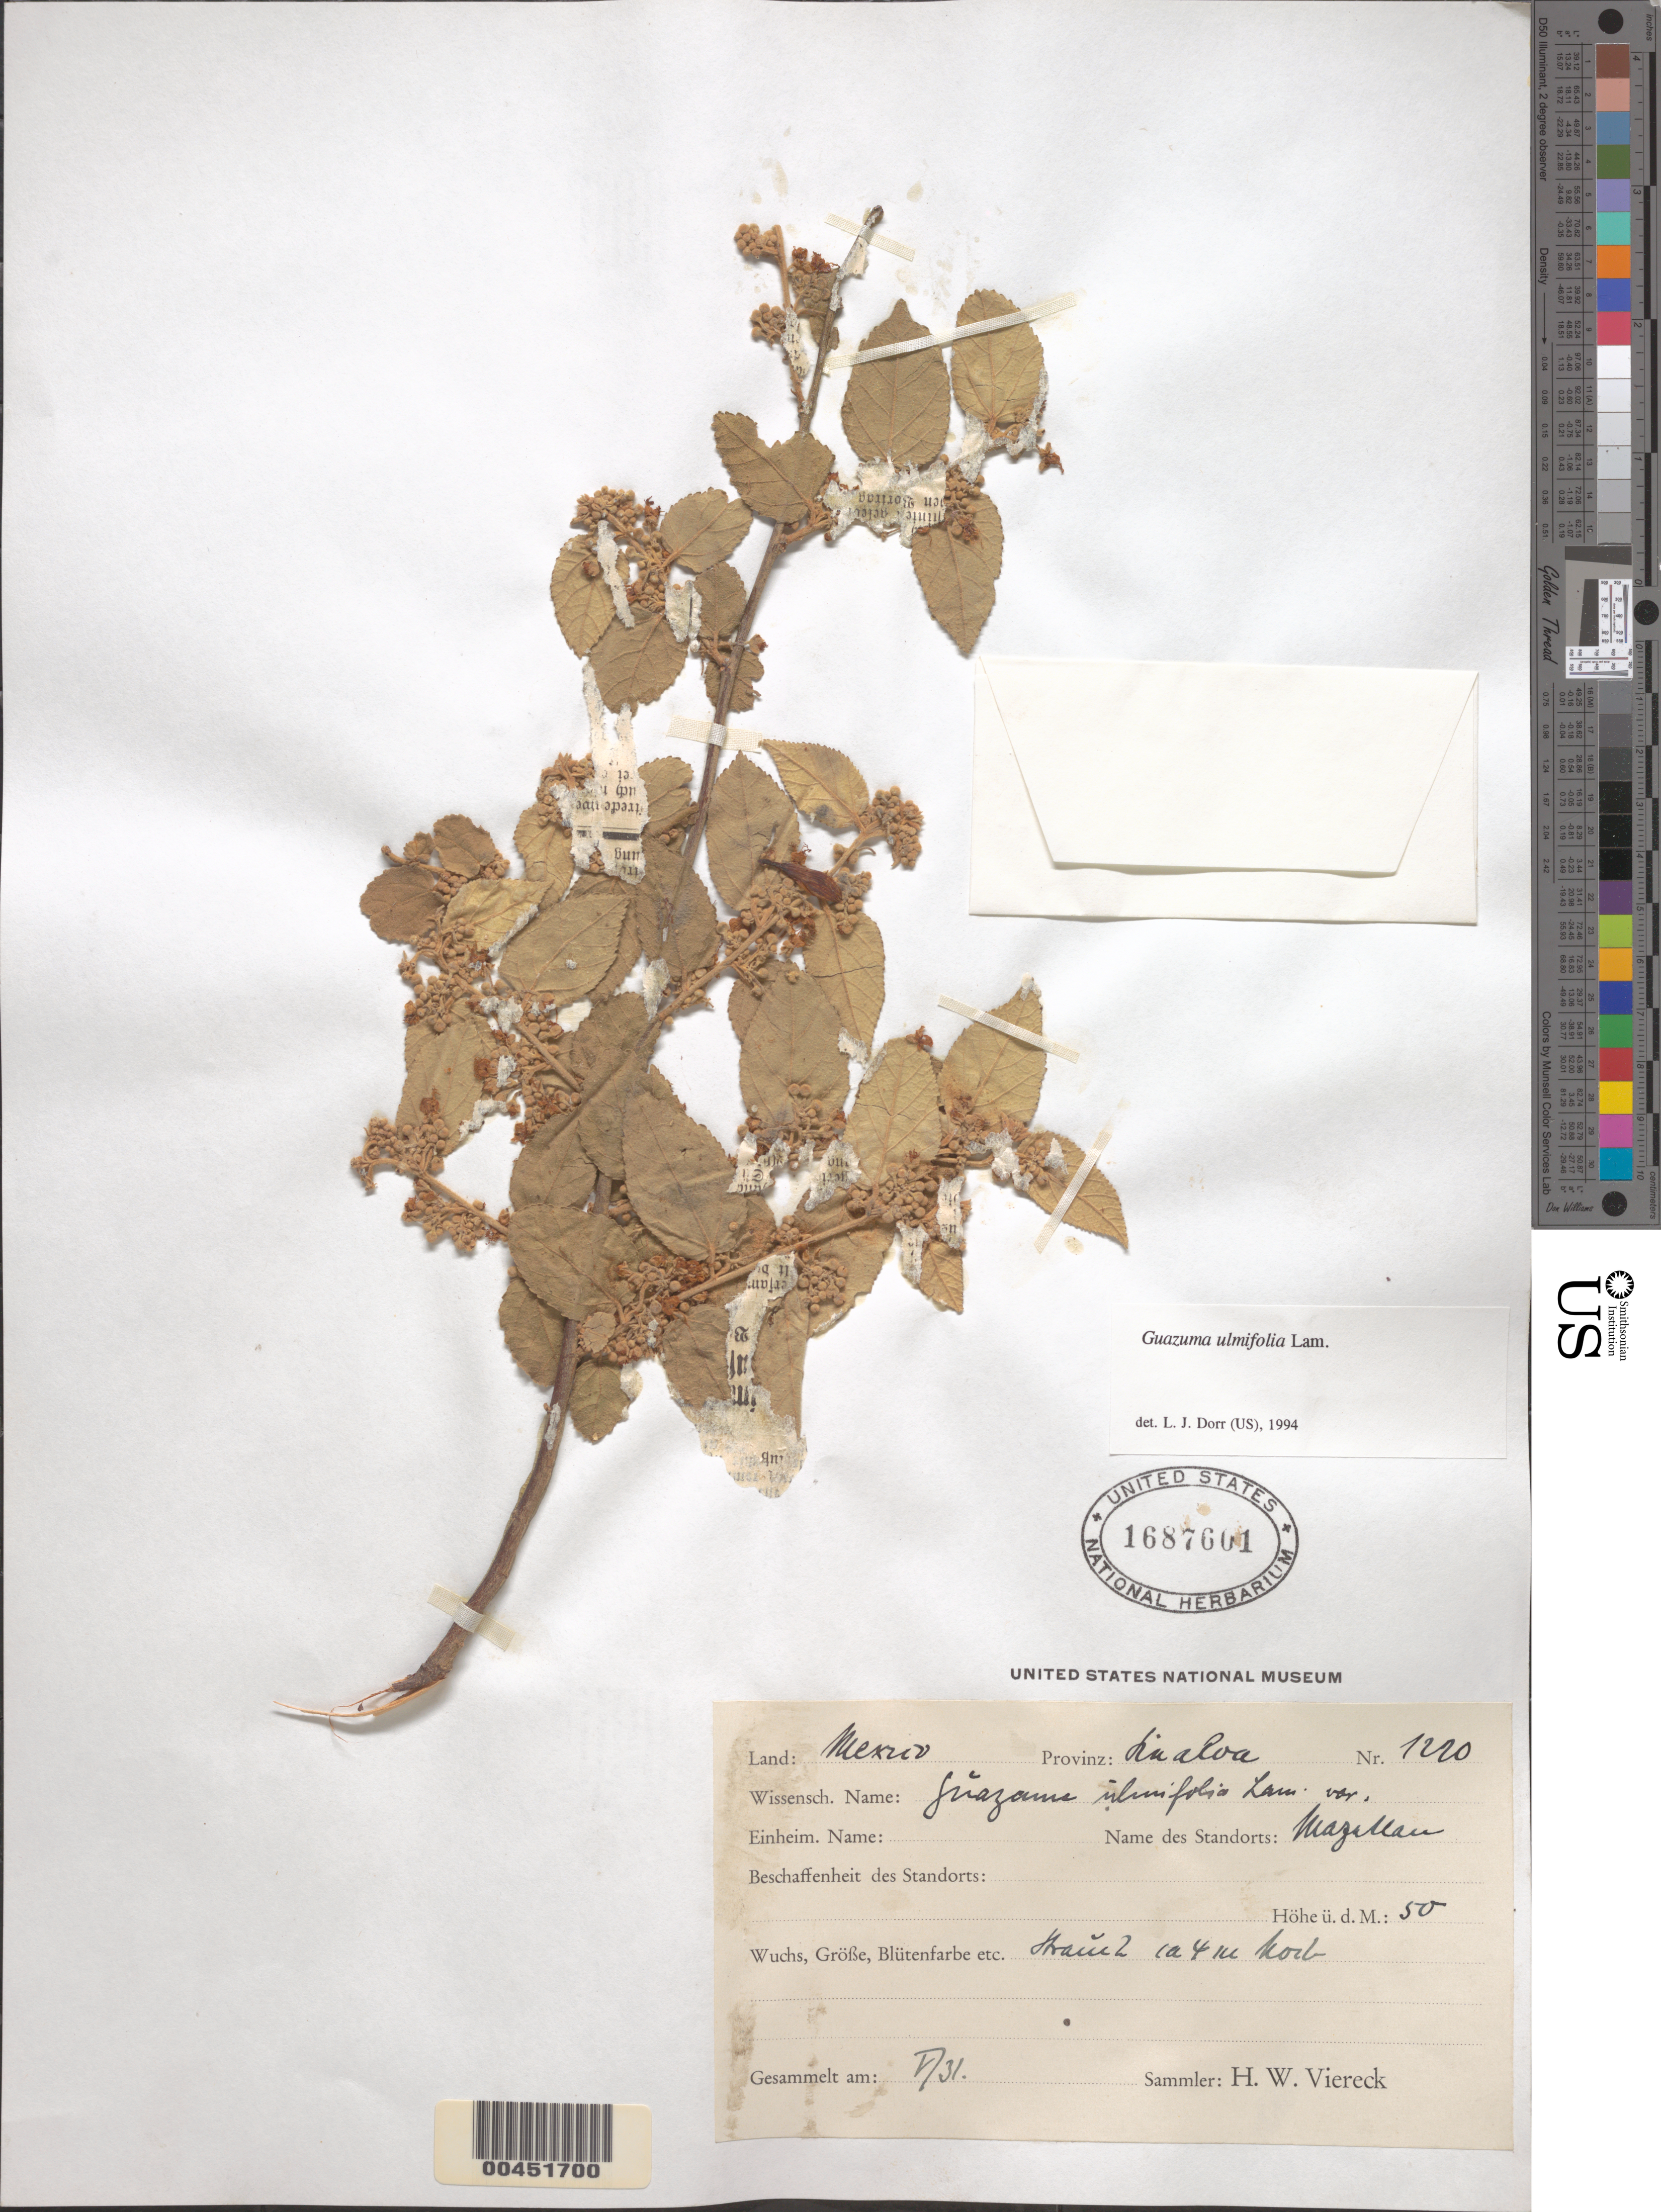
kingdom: Plantae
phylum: Tracheophyta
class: Magnoliopsida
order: Malvales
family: Malvaceae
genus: Guazuma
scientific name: Guazuma ulmifolia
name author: Lam.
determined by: Dorr, L. J., (BOT), Smithsonian Institution - National Museum of Natural History (UNITED STATES)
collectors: H. W. Viereck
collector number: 1220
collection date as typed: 1931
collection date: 1931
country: Mexico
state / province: Sinaloa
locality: Mazatlan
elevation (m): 50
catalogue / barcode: US 1687601